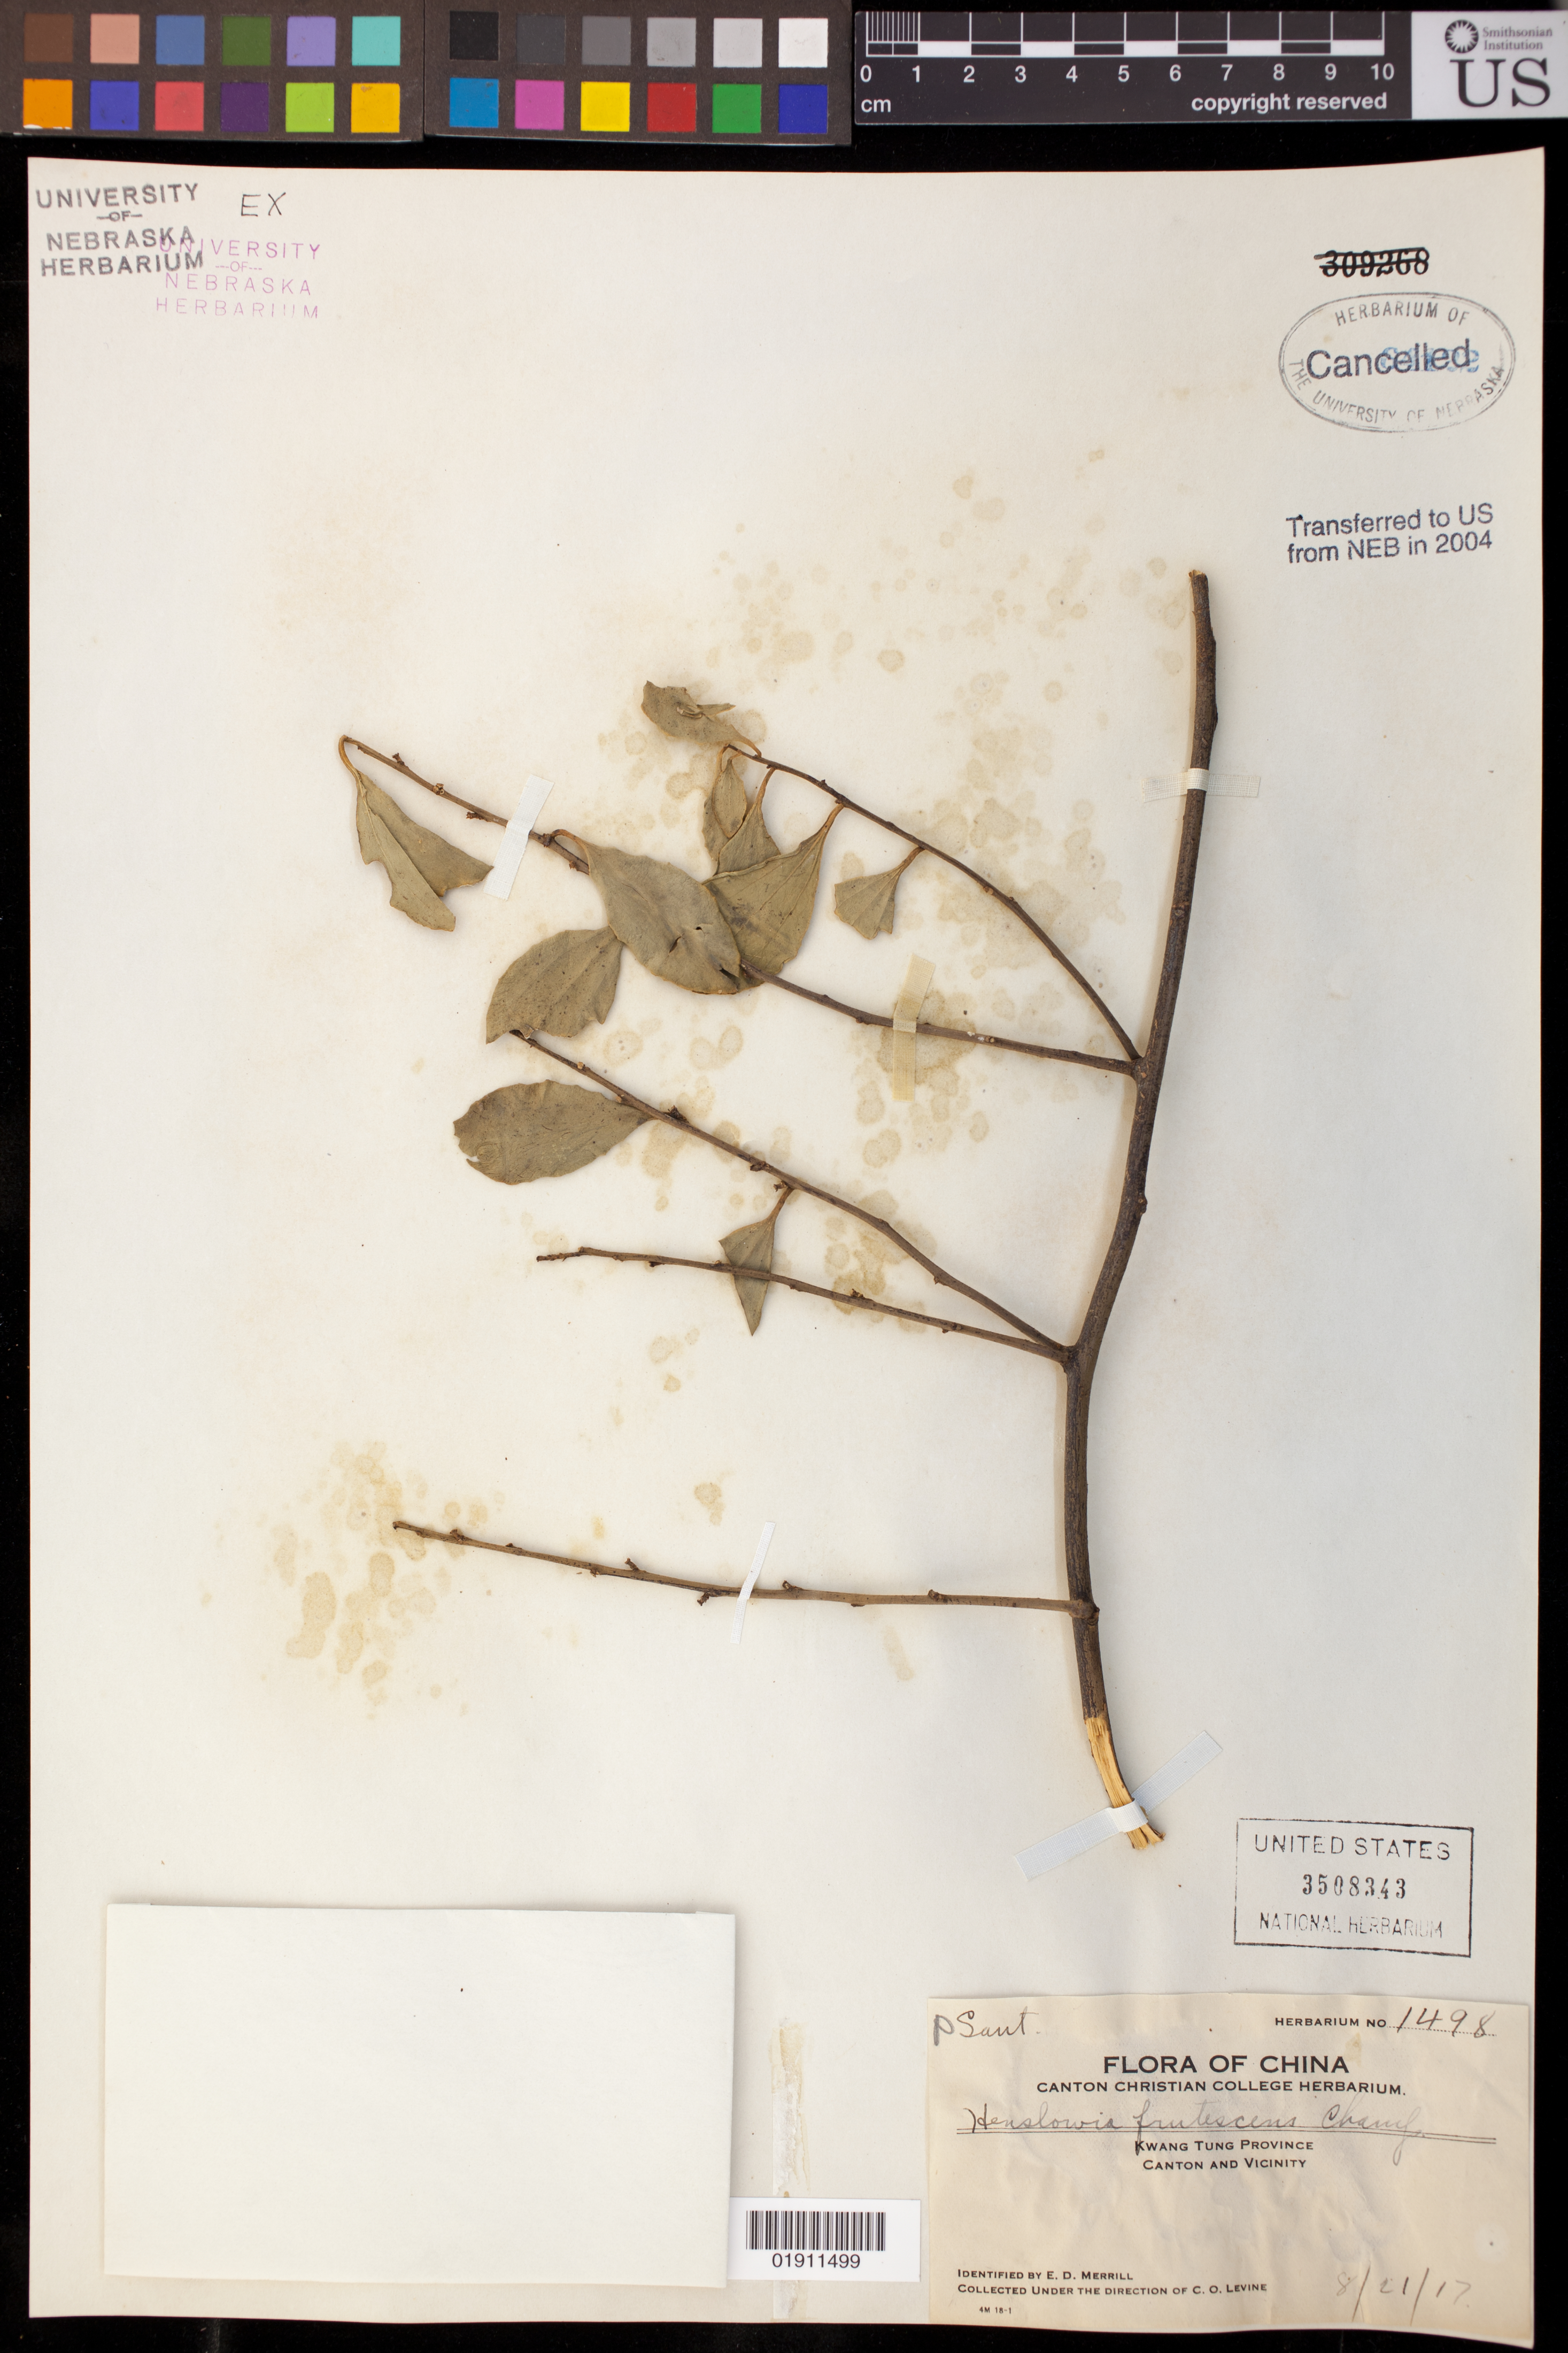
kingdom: Plantae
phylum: Tracheophyta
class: Magnoliopsida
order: Santalales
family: Amphorogynaceae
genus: Dendrotrophe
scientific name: Dendrotrophe varians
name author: (Blume) Miq.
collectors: C. O. Levine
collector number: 1498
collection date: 1917-08-21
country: China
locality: Kwang Tung Province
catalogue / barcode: US 3508343